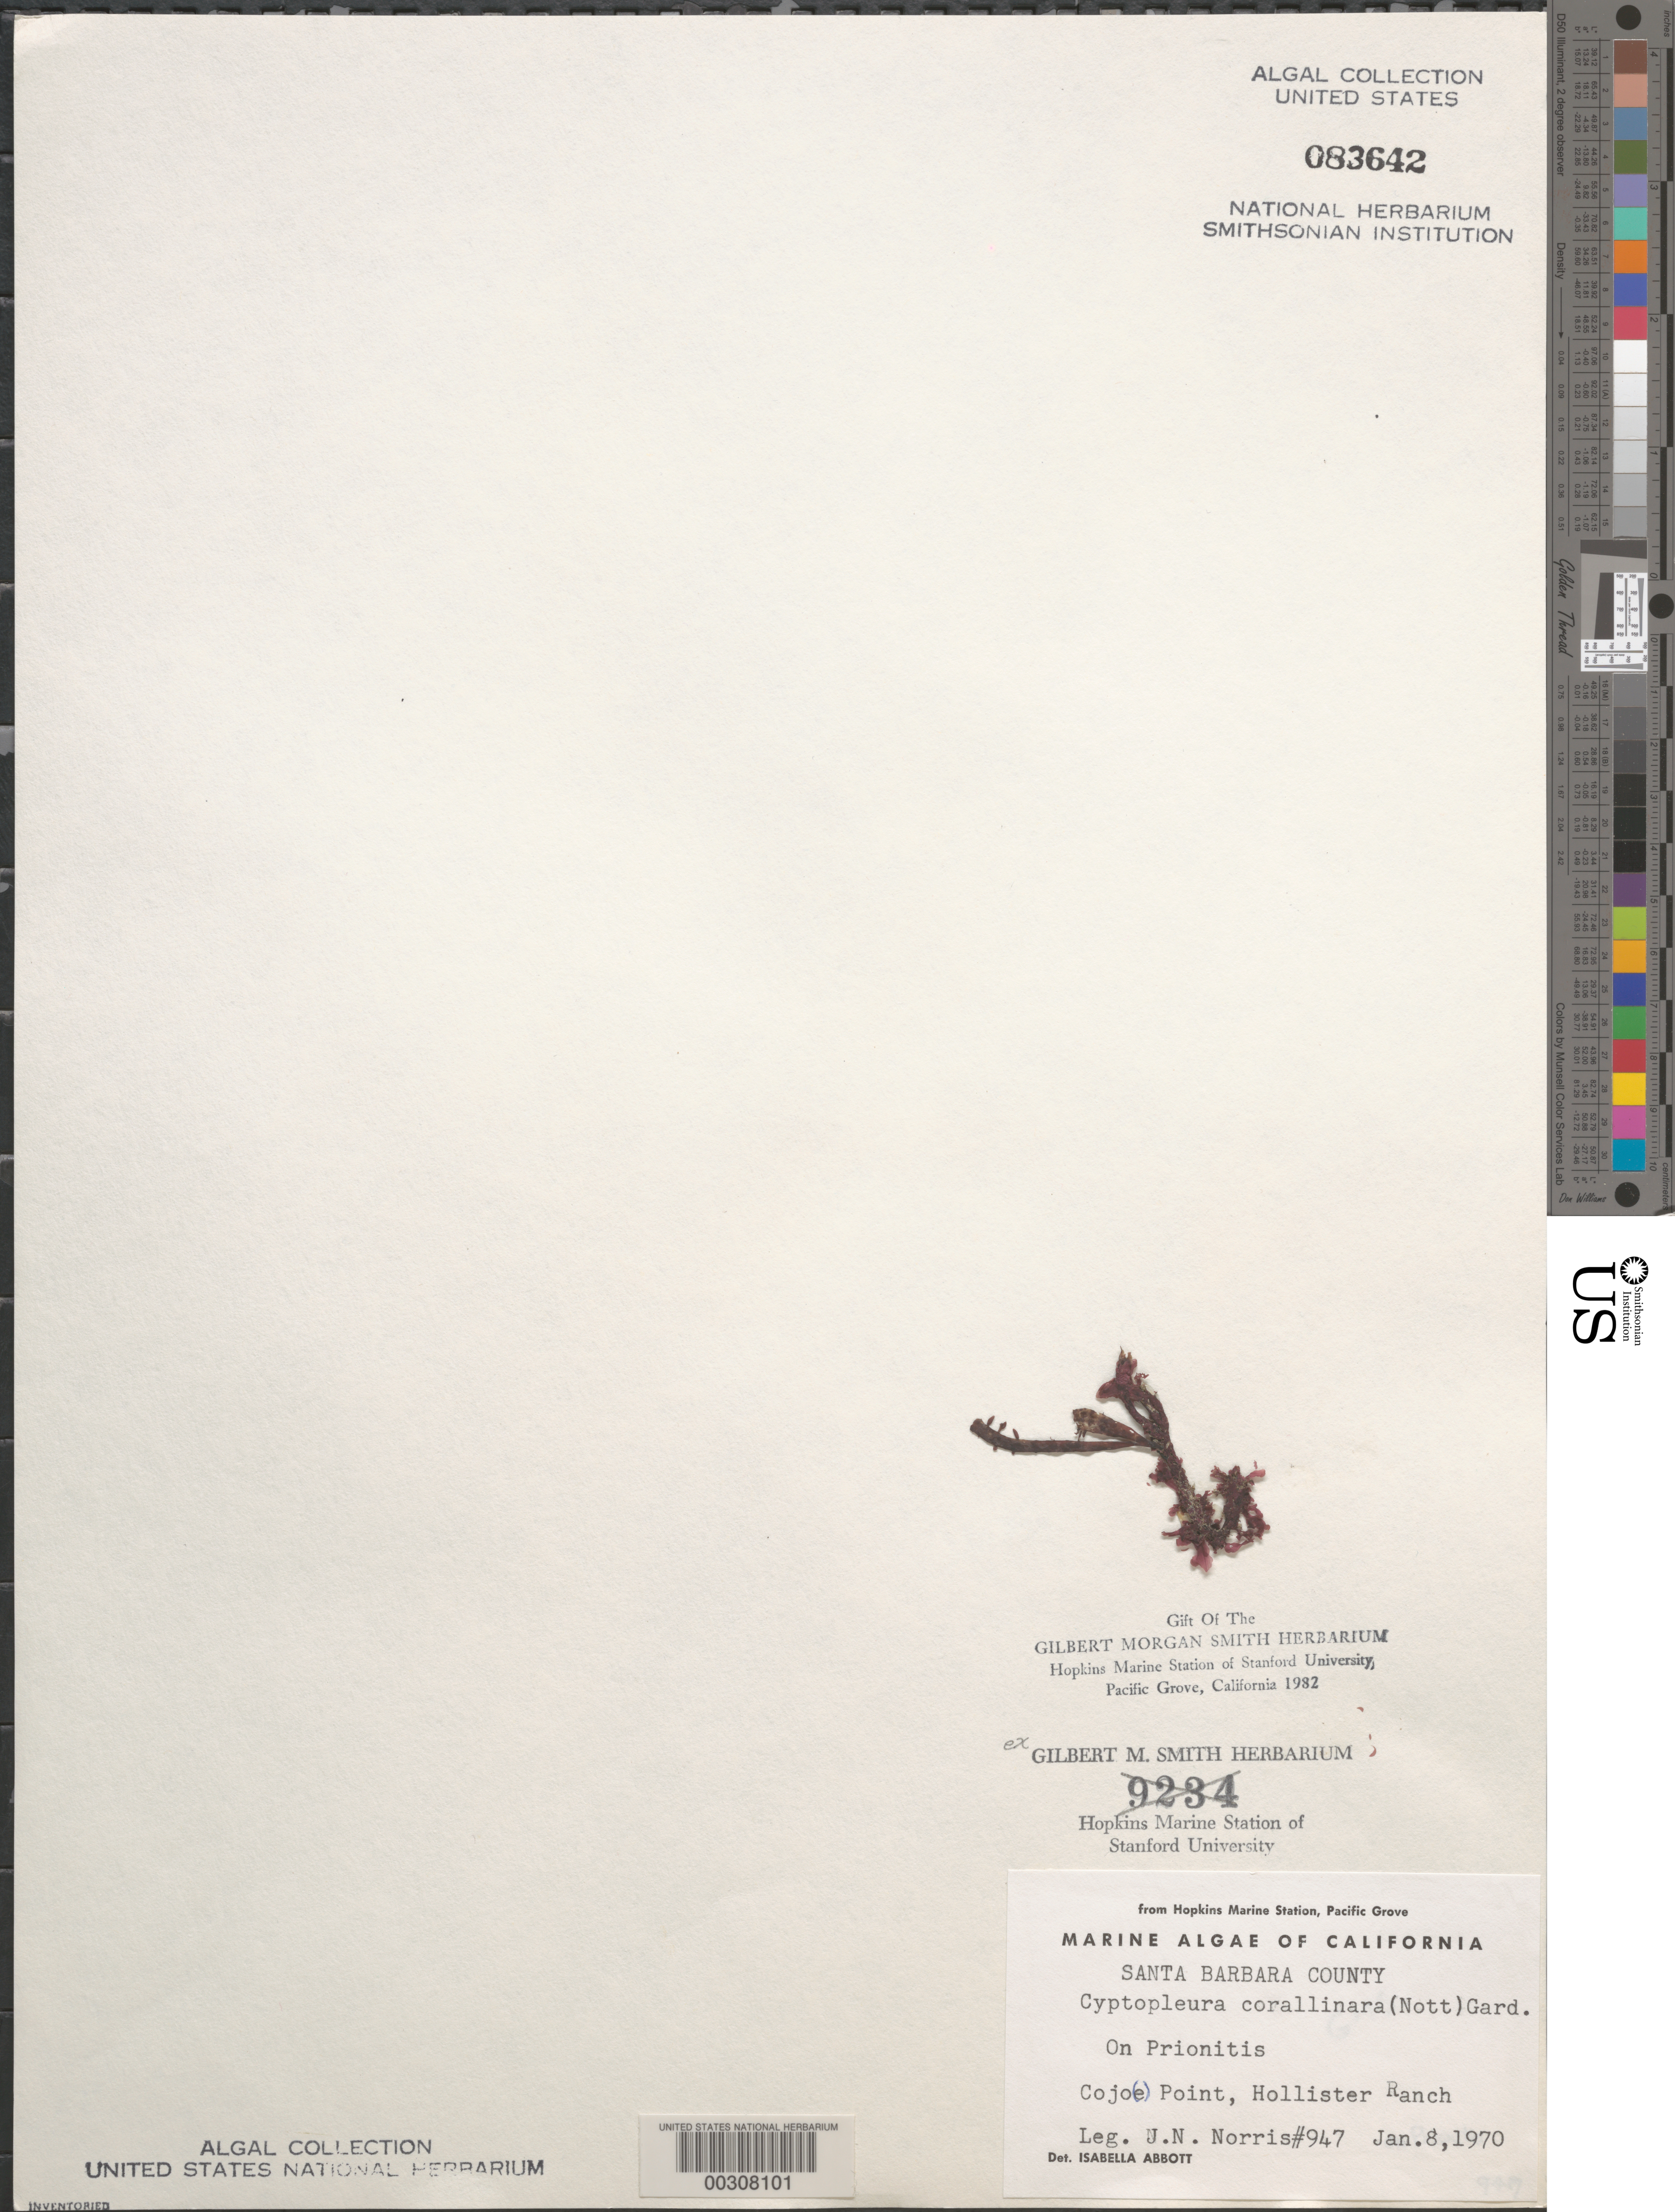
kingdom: Plantae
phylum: Rhodophyta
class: Florideophyceae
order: Ceramiales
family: Delesseriaceae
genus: Cryptopleura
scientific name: Cryptopleura corallinara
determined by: Abbott, Isabella A.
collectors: J. N. Norris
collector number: JN-947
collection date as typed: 08 Jan 1970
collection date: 1970-01-08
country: United States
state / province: California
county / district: Santa Barbara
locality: Cojo Point, Hollister Ranch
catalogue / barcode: US 83642